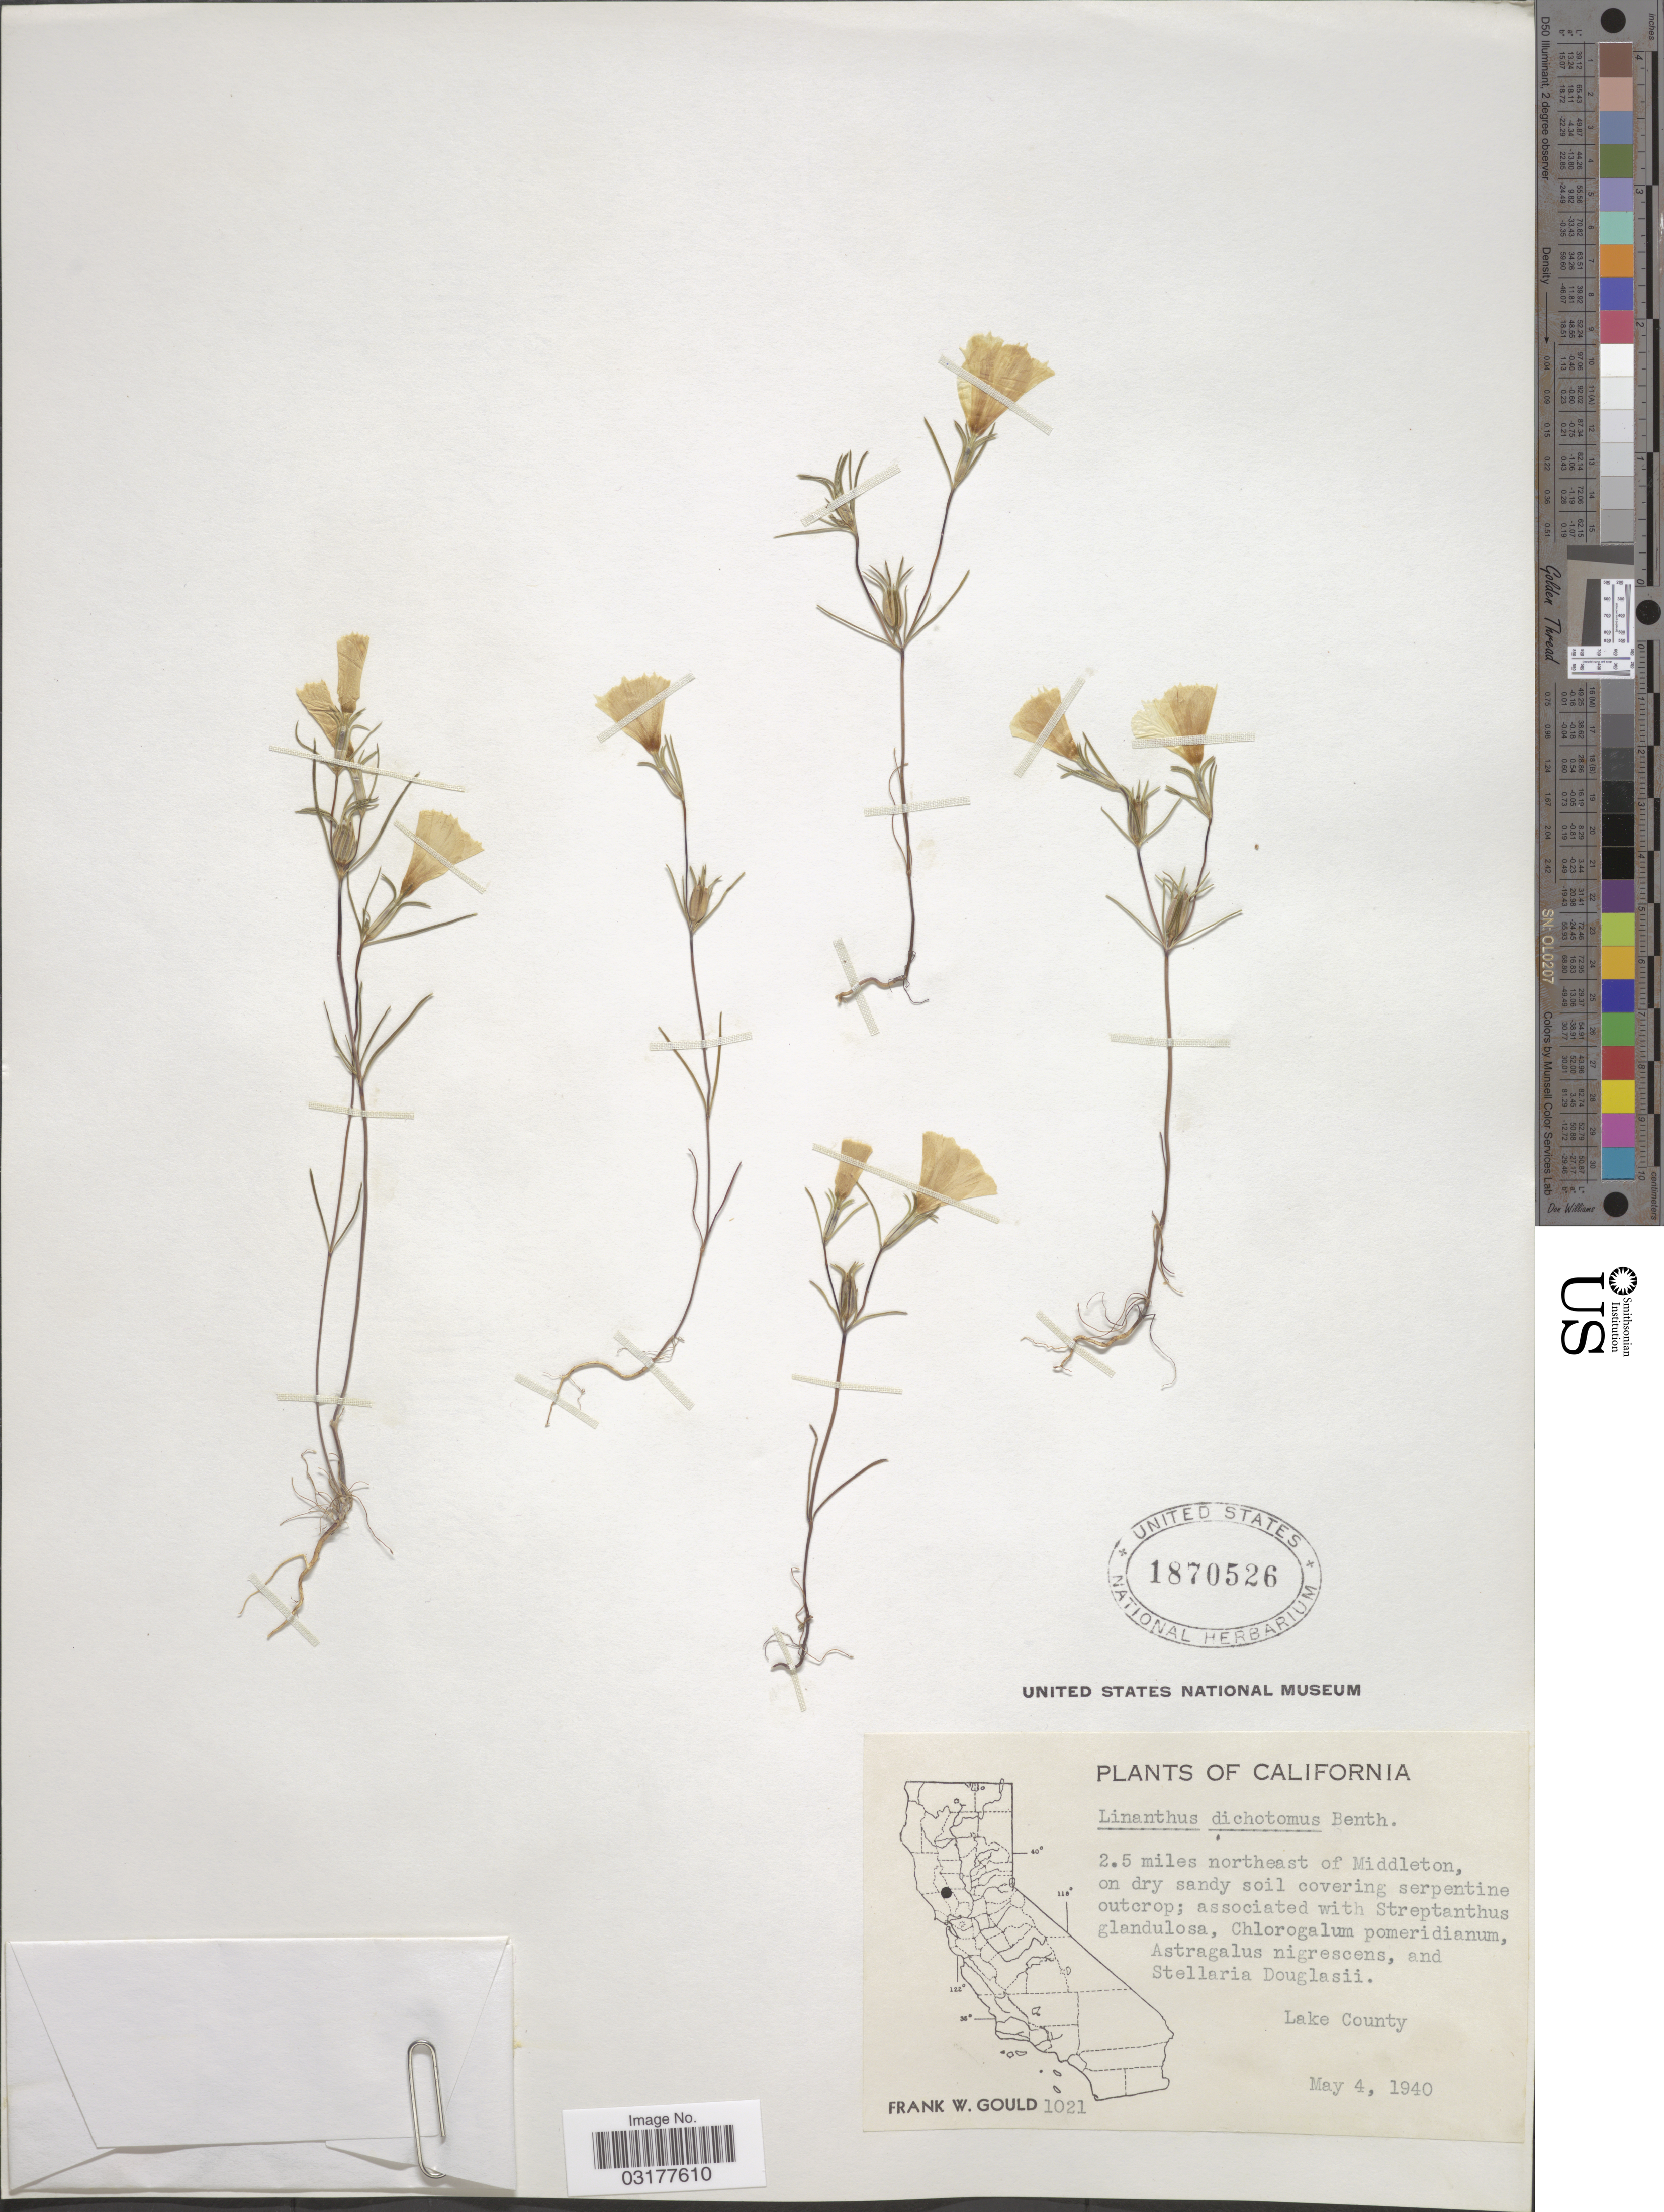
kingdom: Plantae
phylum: Tracheophyta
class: Magnoliopsida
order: Ericales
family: Polemoniaceae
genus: Linanthus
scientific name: Linanthus dichotomus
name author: Benth.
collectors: F. W. Gould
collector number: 1021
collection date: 1940-05-04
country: United States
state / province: California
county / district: Lake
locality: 2.5 miles northeast of Middleton. Lake County.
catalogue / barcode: US 1870526